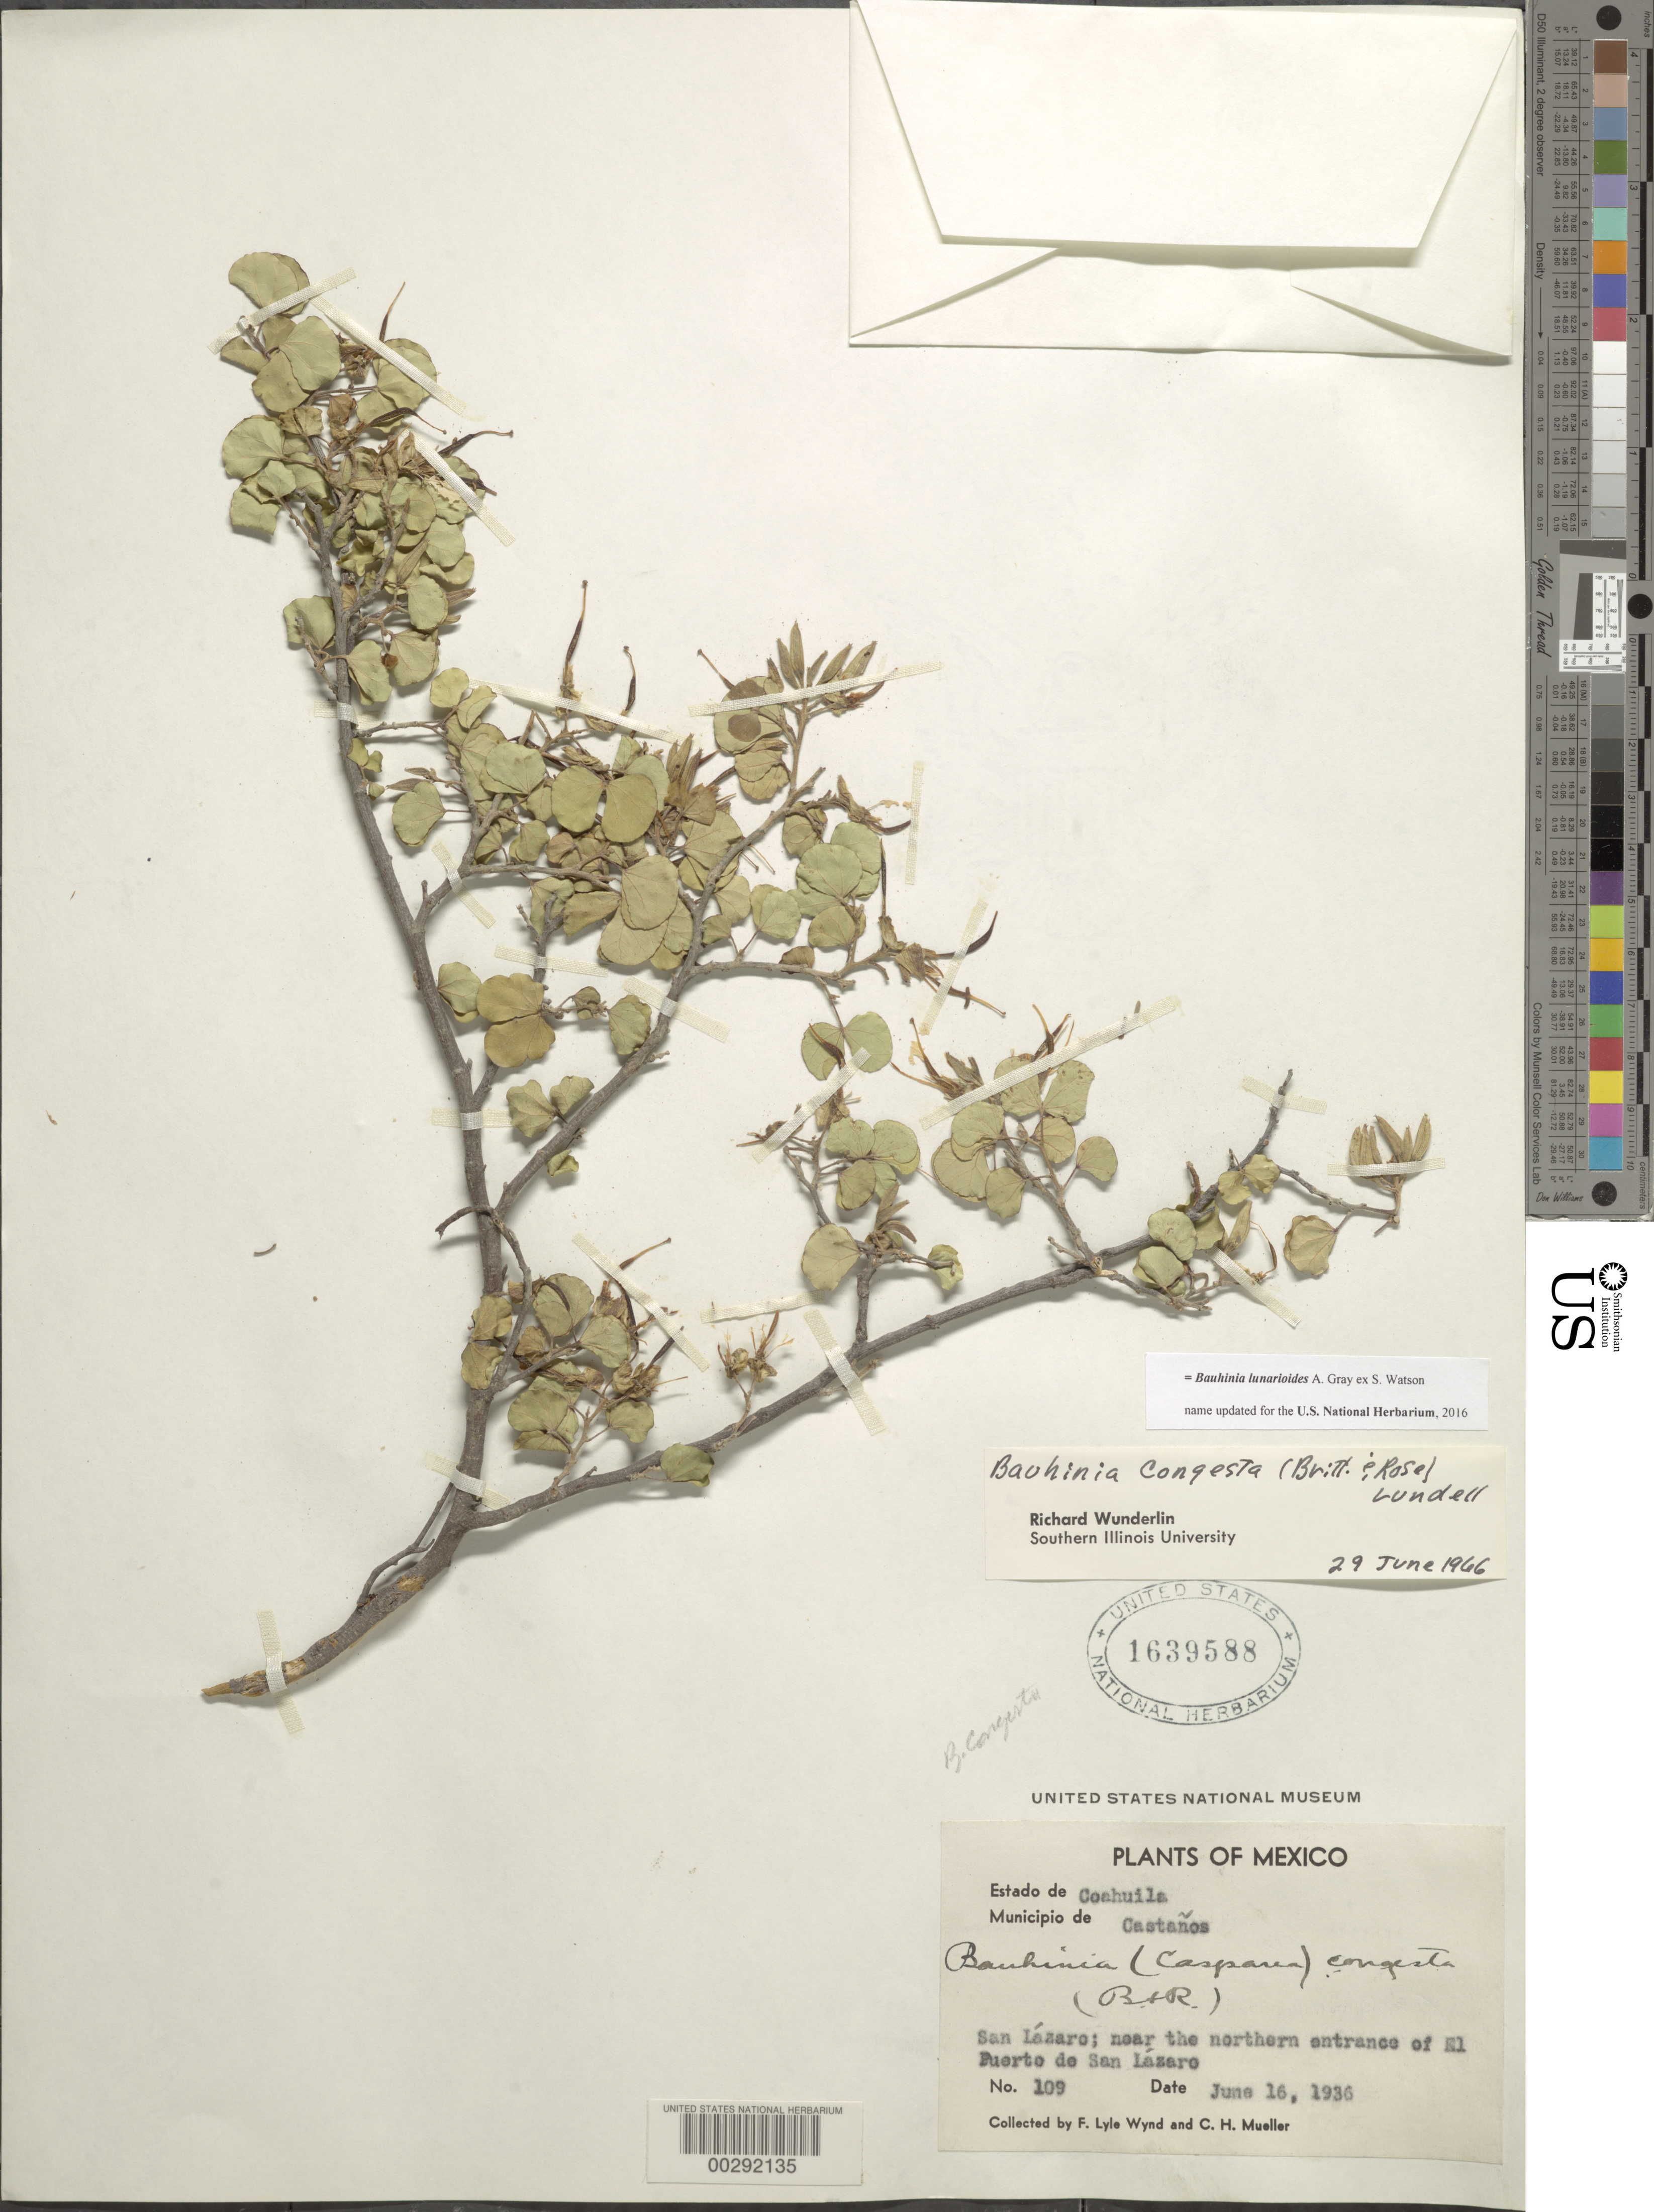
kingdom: Plantae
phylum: Tracheophyta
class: Magnoliopsida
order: Fabales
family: Fabaceae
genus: Bauhinia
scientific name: Bauhinia lunarioides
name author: A. Gray ex S. Watson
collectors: F. L. Wynd & C. H. Muller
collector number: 109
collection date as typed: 16 Jun 1936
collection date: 1936-06-16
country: Mexico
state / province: Coahuila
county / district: Castaños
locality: San Lazaro; near the northern entrance of El Puerto de San Lazaro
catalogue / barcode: US 1639588